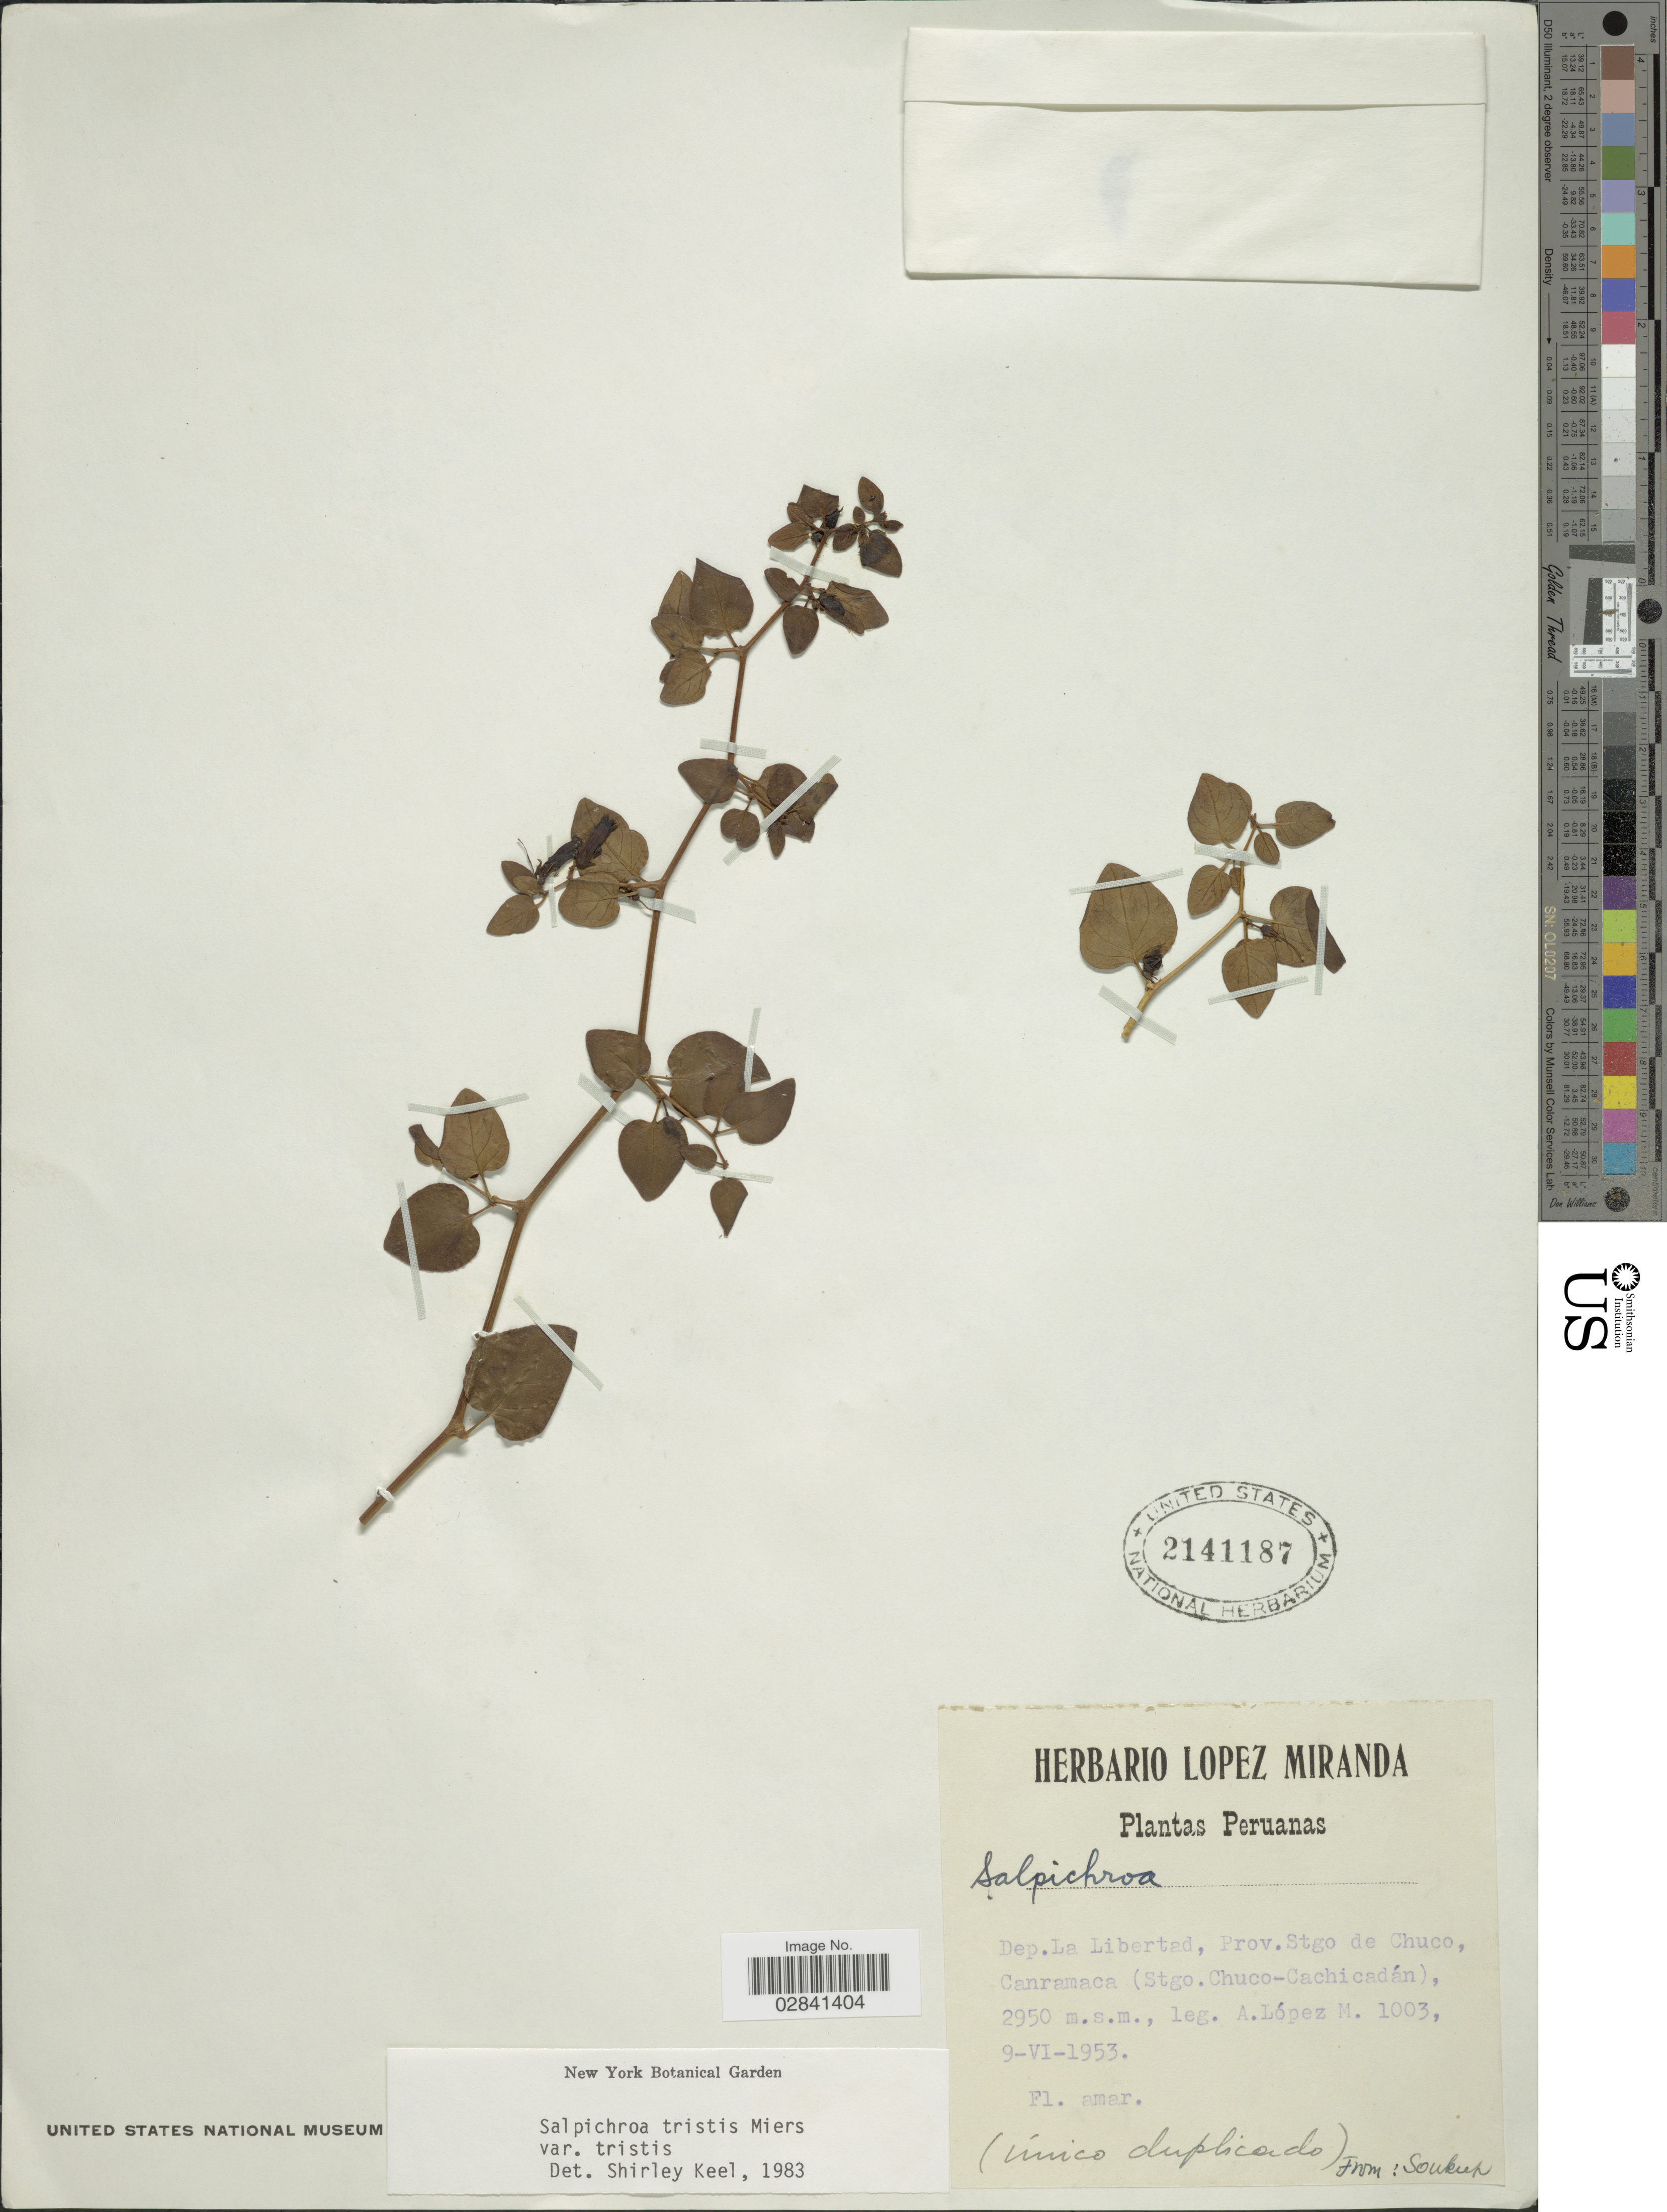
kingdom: Plantae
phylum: Tracheophyta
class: Magnoliopsida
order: Solanales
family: Solanaceae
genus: Salpichroa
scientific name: Salpichroa tristis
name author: Walp.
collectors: A. López M.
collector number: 1003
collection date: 1953-06-09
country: Peru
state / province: La Libertad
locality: Dep. La Libertad, Prov. Stgo. de Chuco, Canramaca (Stgo. Chuco- Cachicadán).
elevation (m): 2950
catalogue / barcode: US 2141187